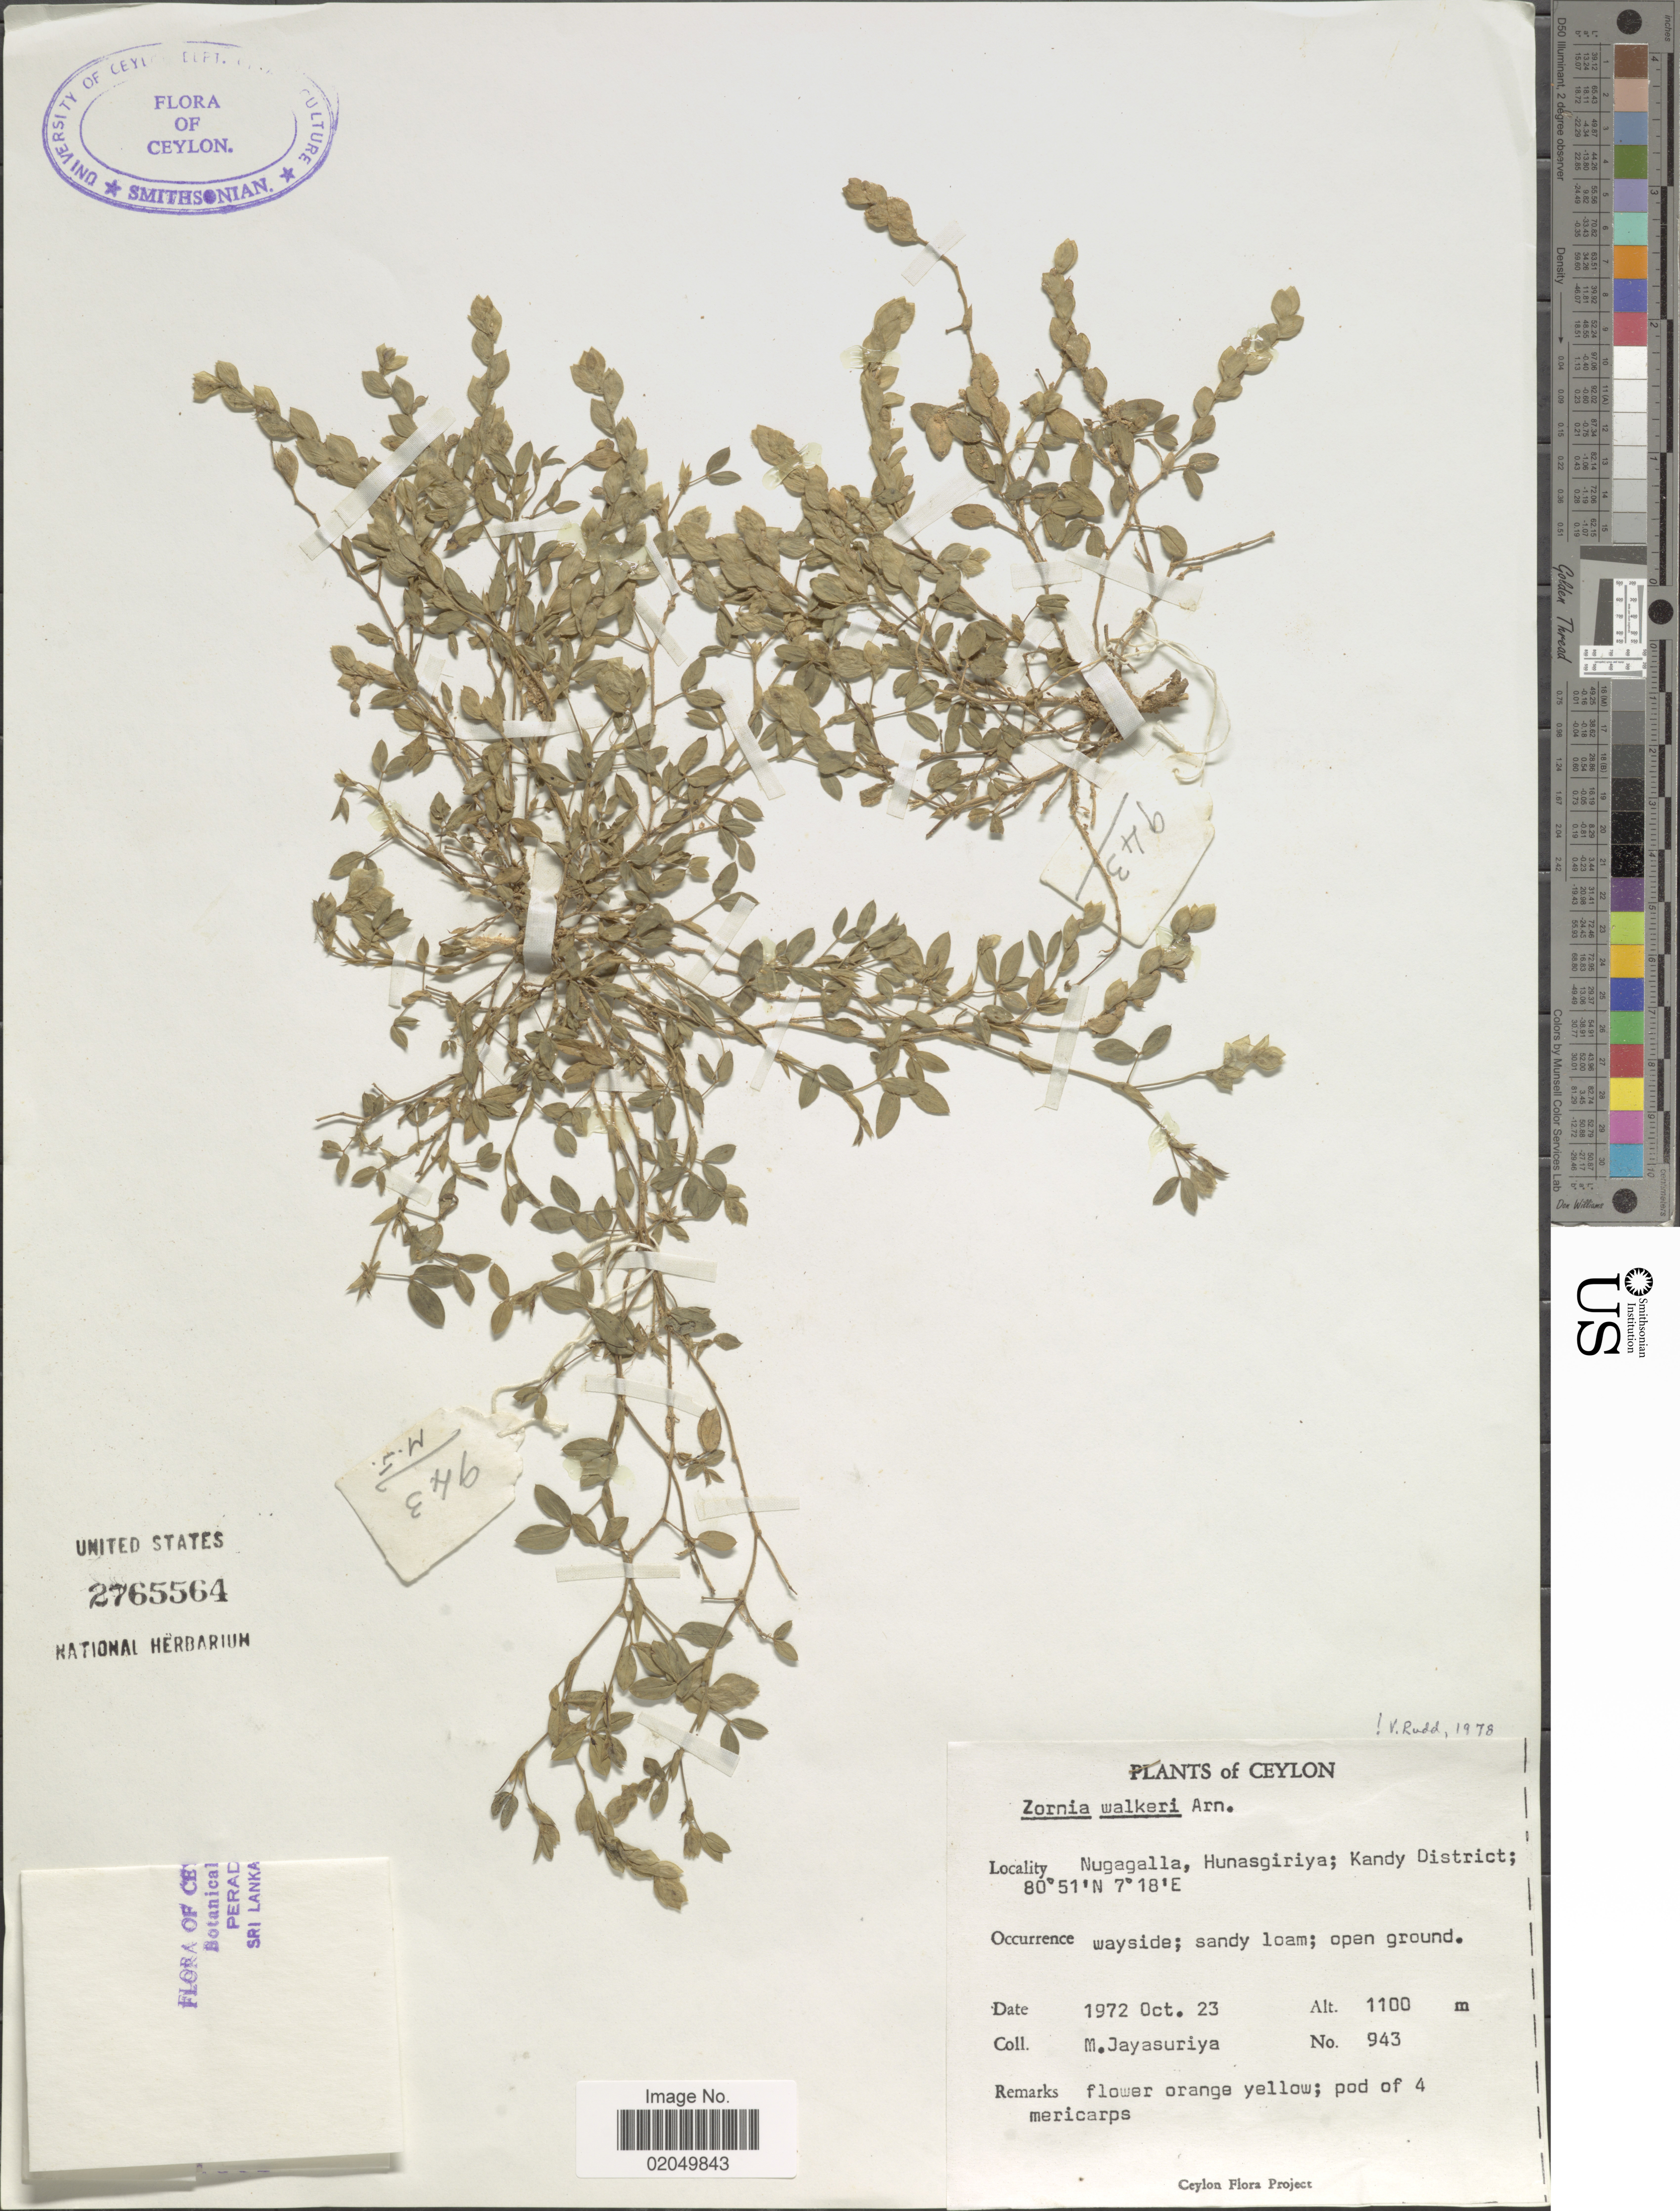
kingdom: Plantae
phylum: Tracheophyta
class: Magnoliopsida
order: Fabales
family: Fabaceae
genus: Zornia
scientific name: Zornia walkeri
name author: Arn.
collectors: M. Jayasuriya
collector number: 943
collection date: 1972-10-23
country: Sri Lanka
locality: Ceylon, Nugagalla, Hunasgiriya, Kandy District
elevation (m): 1100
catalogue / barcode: US 2765564